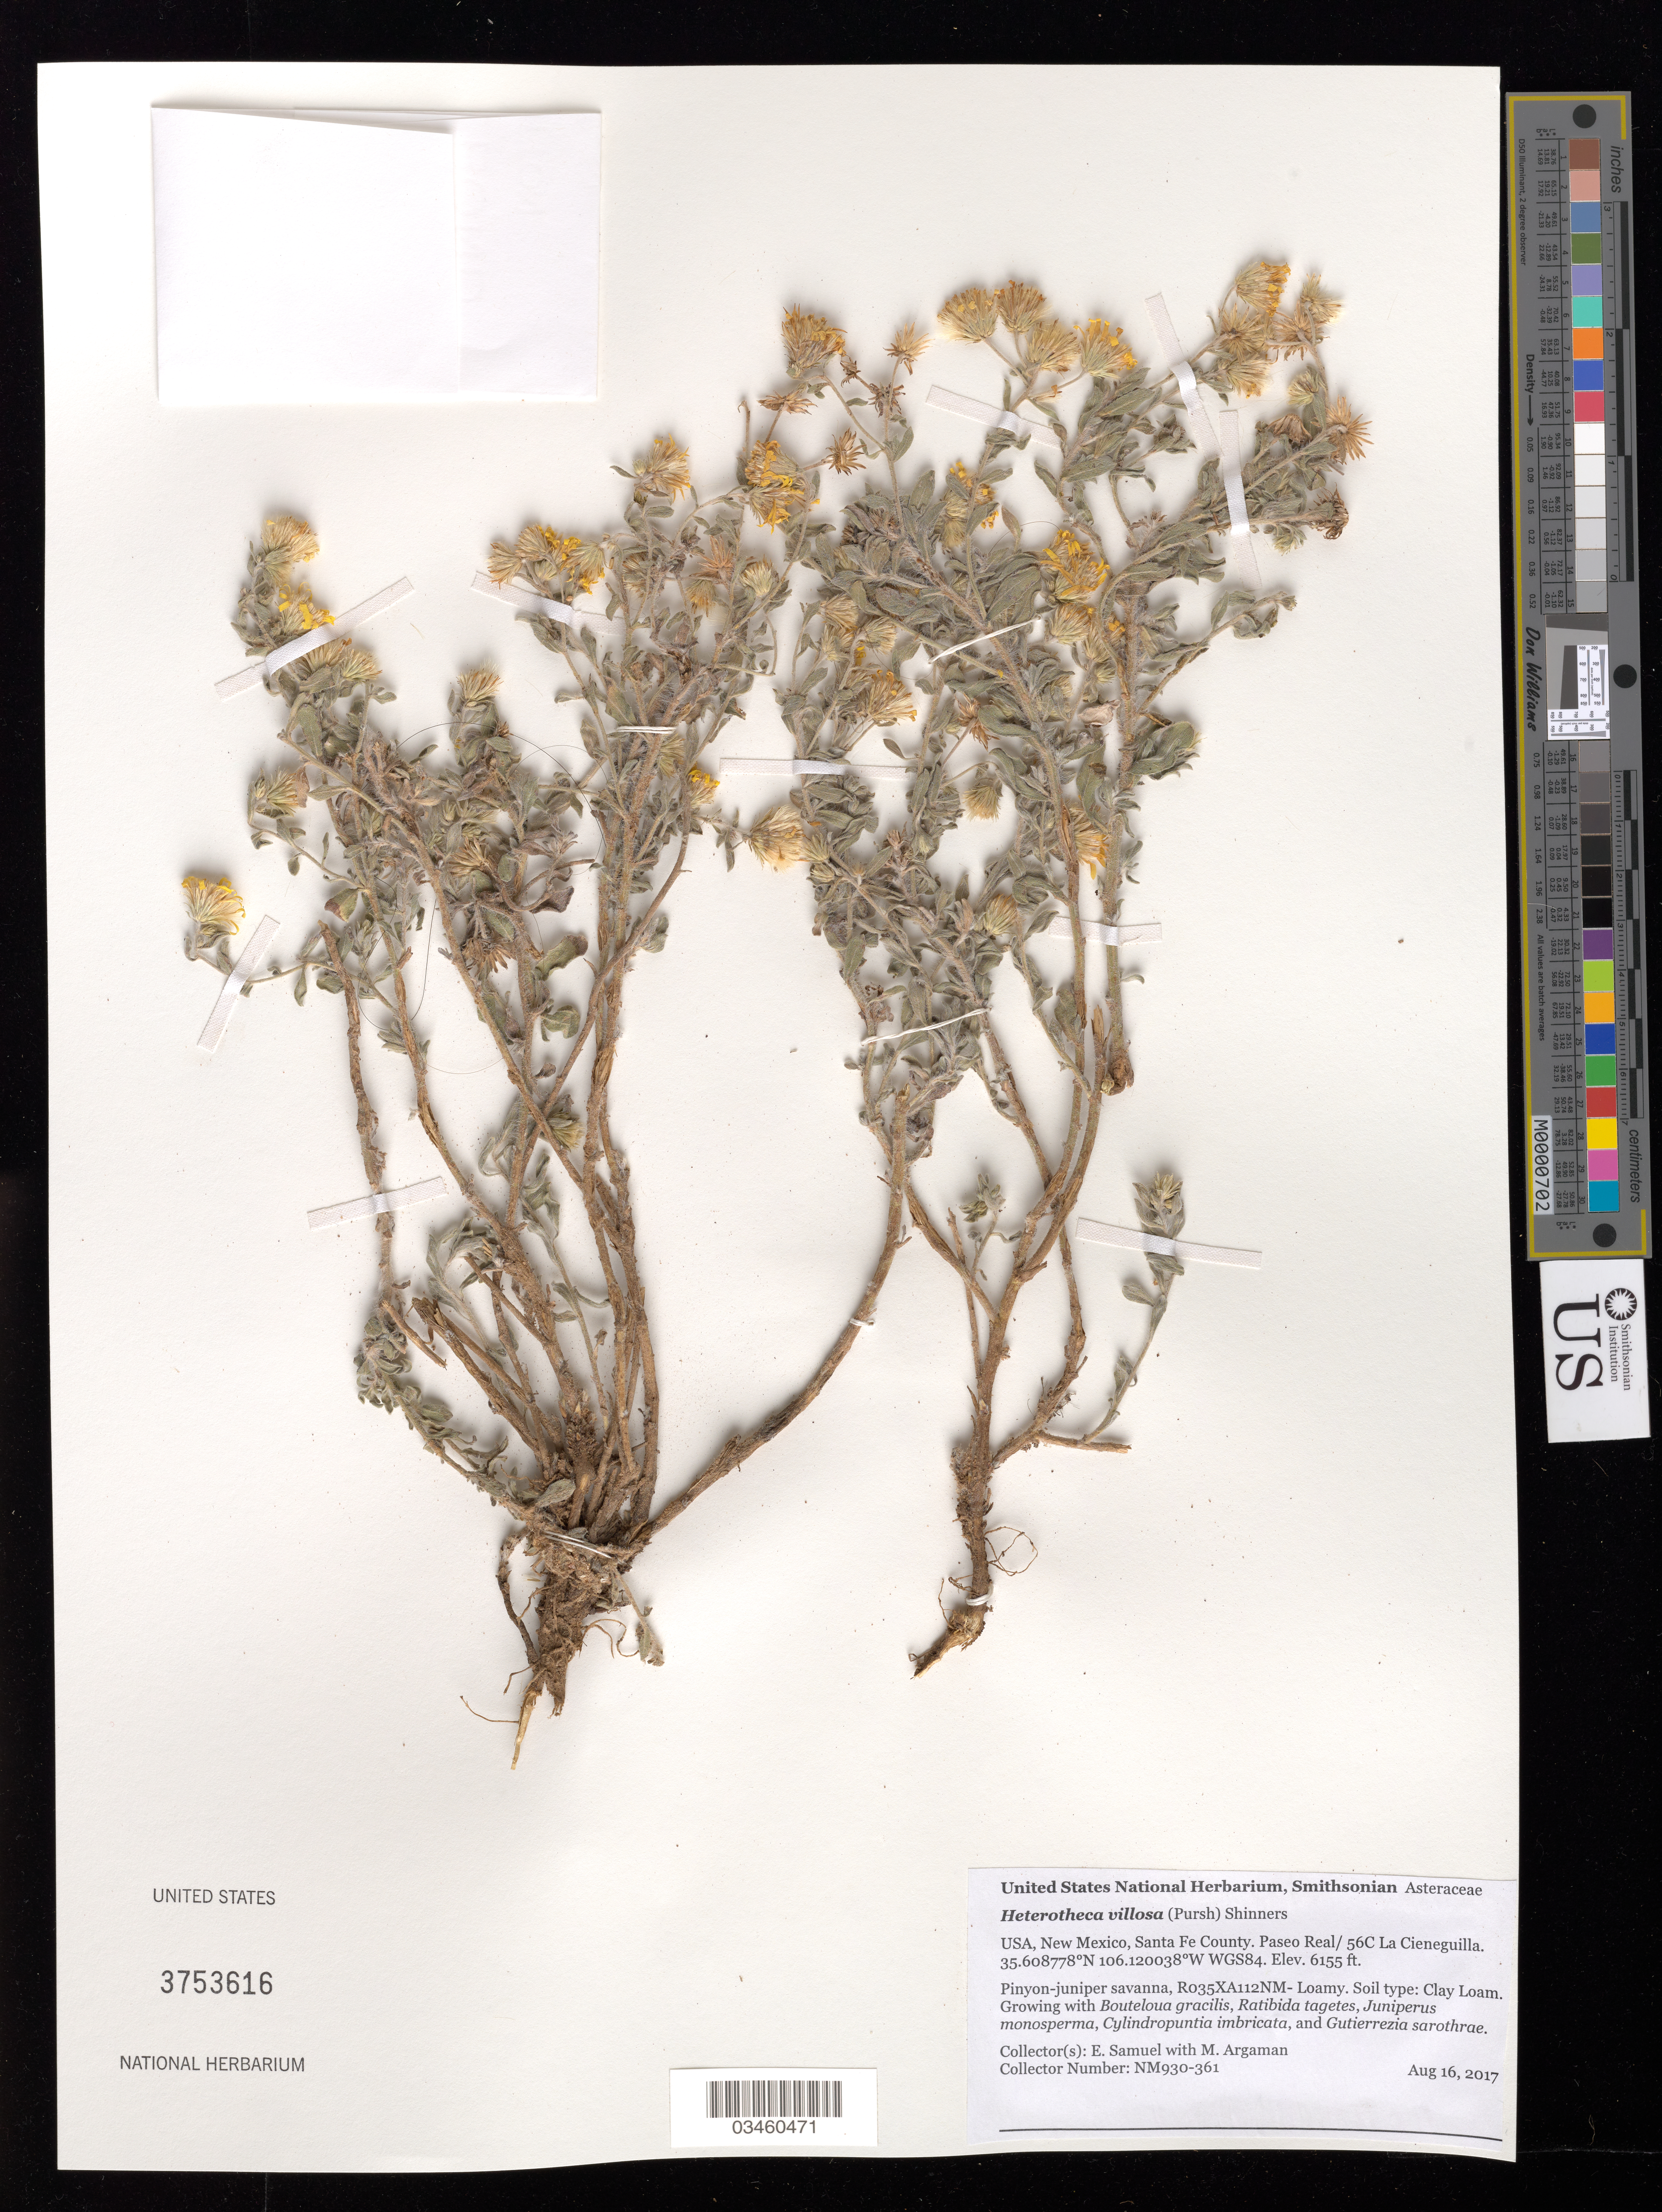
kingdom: Plantae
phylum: Tracheophyta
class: Magnoliopsida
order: Asterales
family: Asteraceae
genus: Heterotheca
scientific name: Heterotheca villosa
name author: (Pursh) Shinners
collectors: E. Samuel & M. Argaman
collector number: NM930-361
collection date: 2017-08-16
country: United States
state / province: New Mexico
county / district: Santa Fe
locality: Paseo Real/ 56C La Cieneguilla.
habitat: R035XA112NM- Loamy. Clay loam. Pinyon-juniper savanna.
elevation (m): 1876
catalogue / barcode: US 3753616